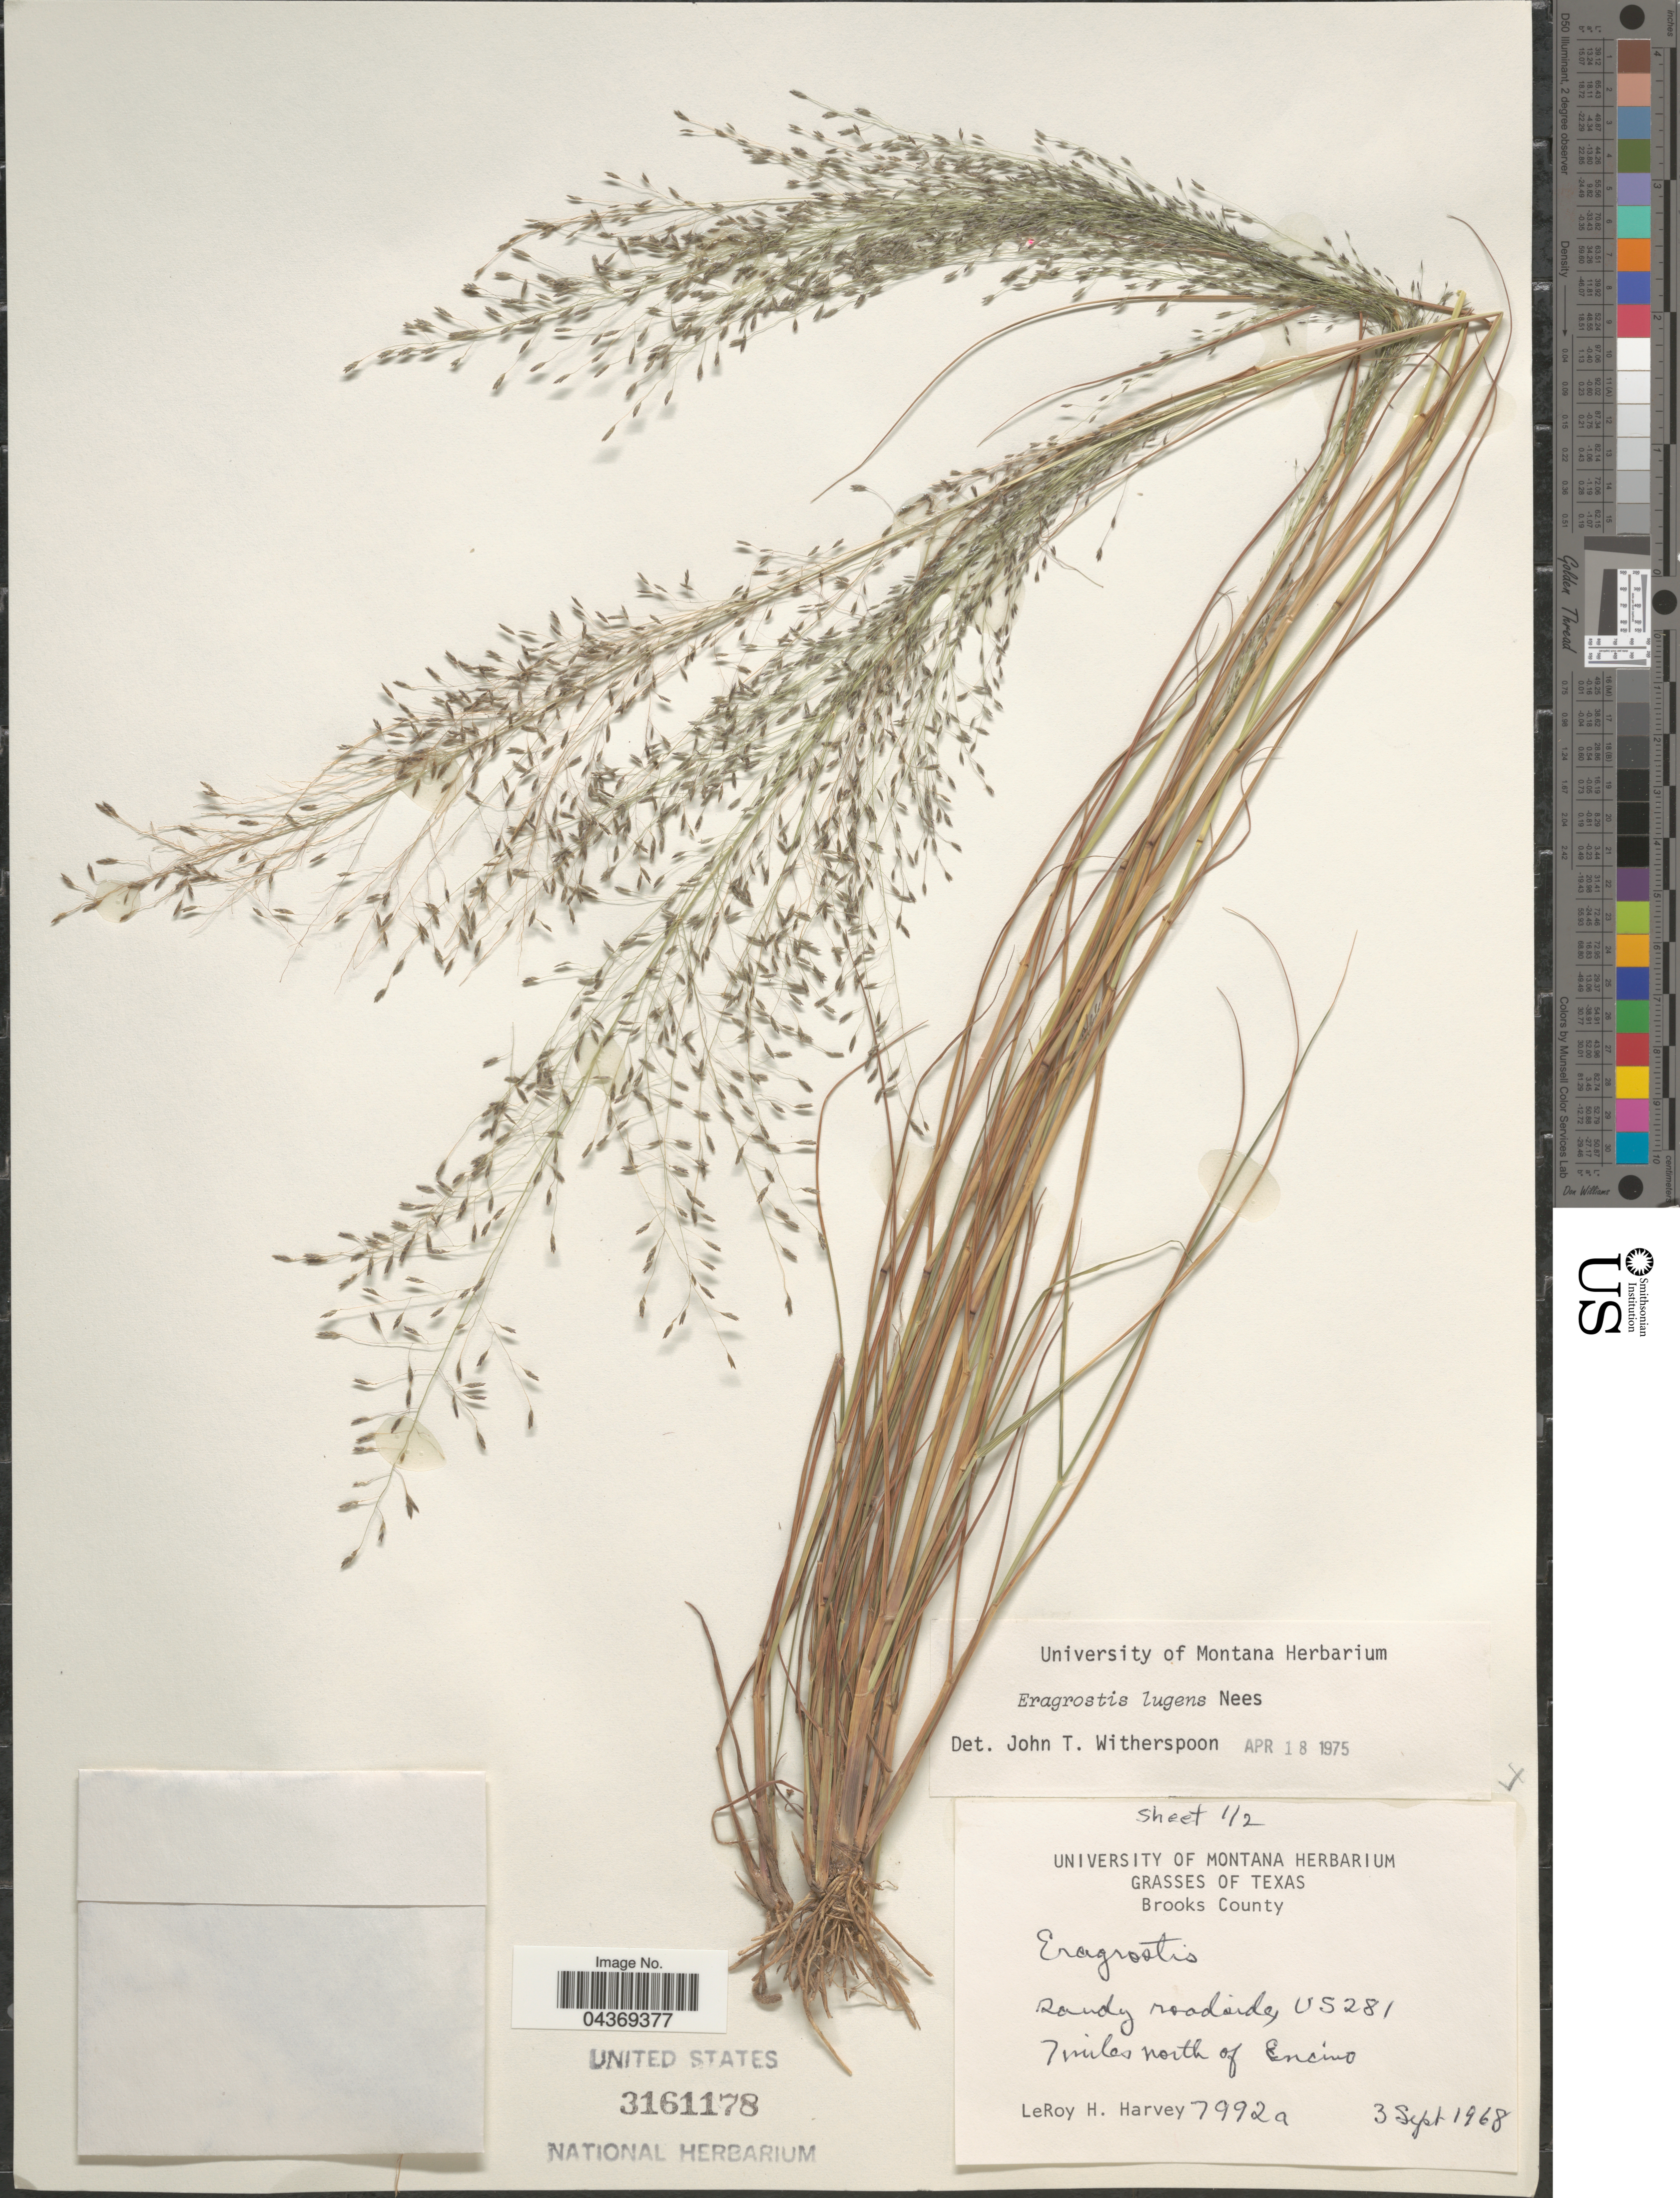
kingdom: Plantae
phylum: Tracheophyta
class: Liliopsida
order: Poales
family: Poaceae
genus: Eragrostis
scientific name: Eragrostis lugens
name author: Nees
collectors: L. H. Harvey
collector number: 7992a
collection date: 1968-09-03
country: United States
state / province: Texas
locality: Brooks County. Sandy roadside, US 281. 7 miles north of Encino.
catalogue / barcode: US 3161178